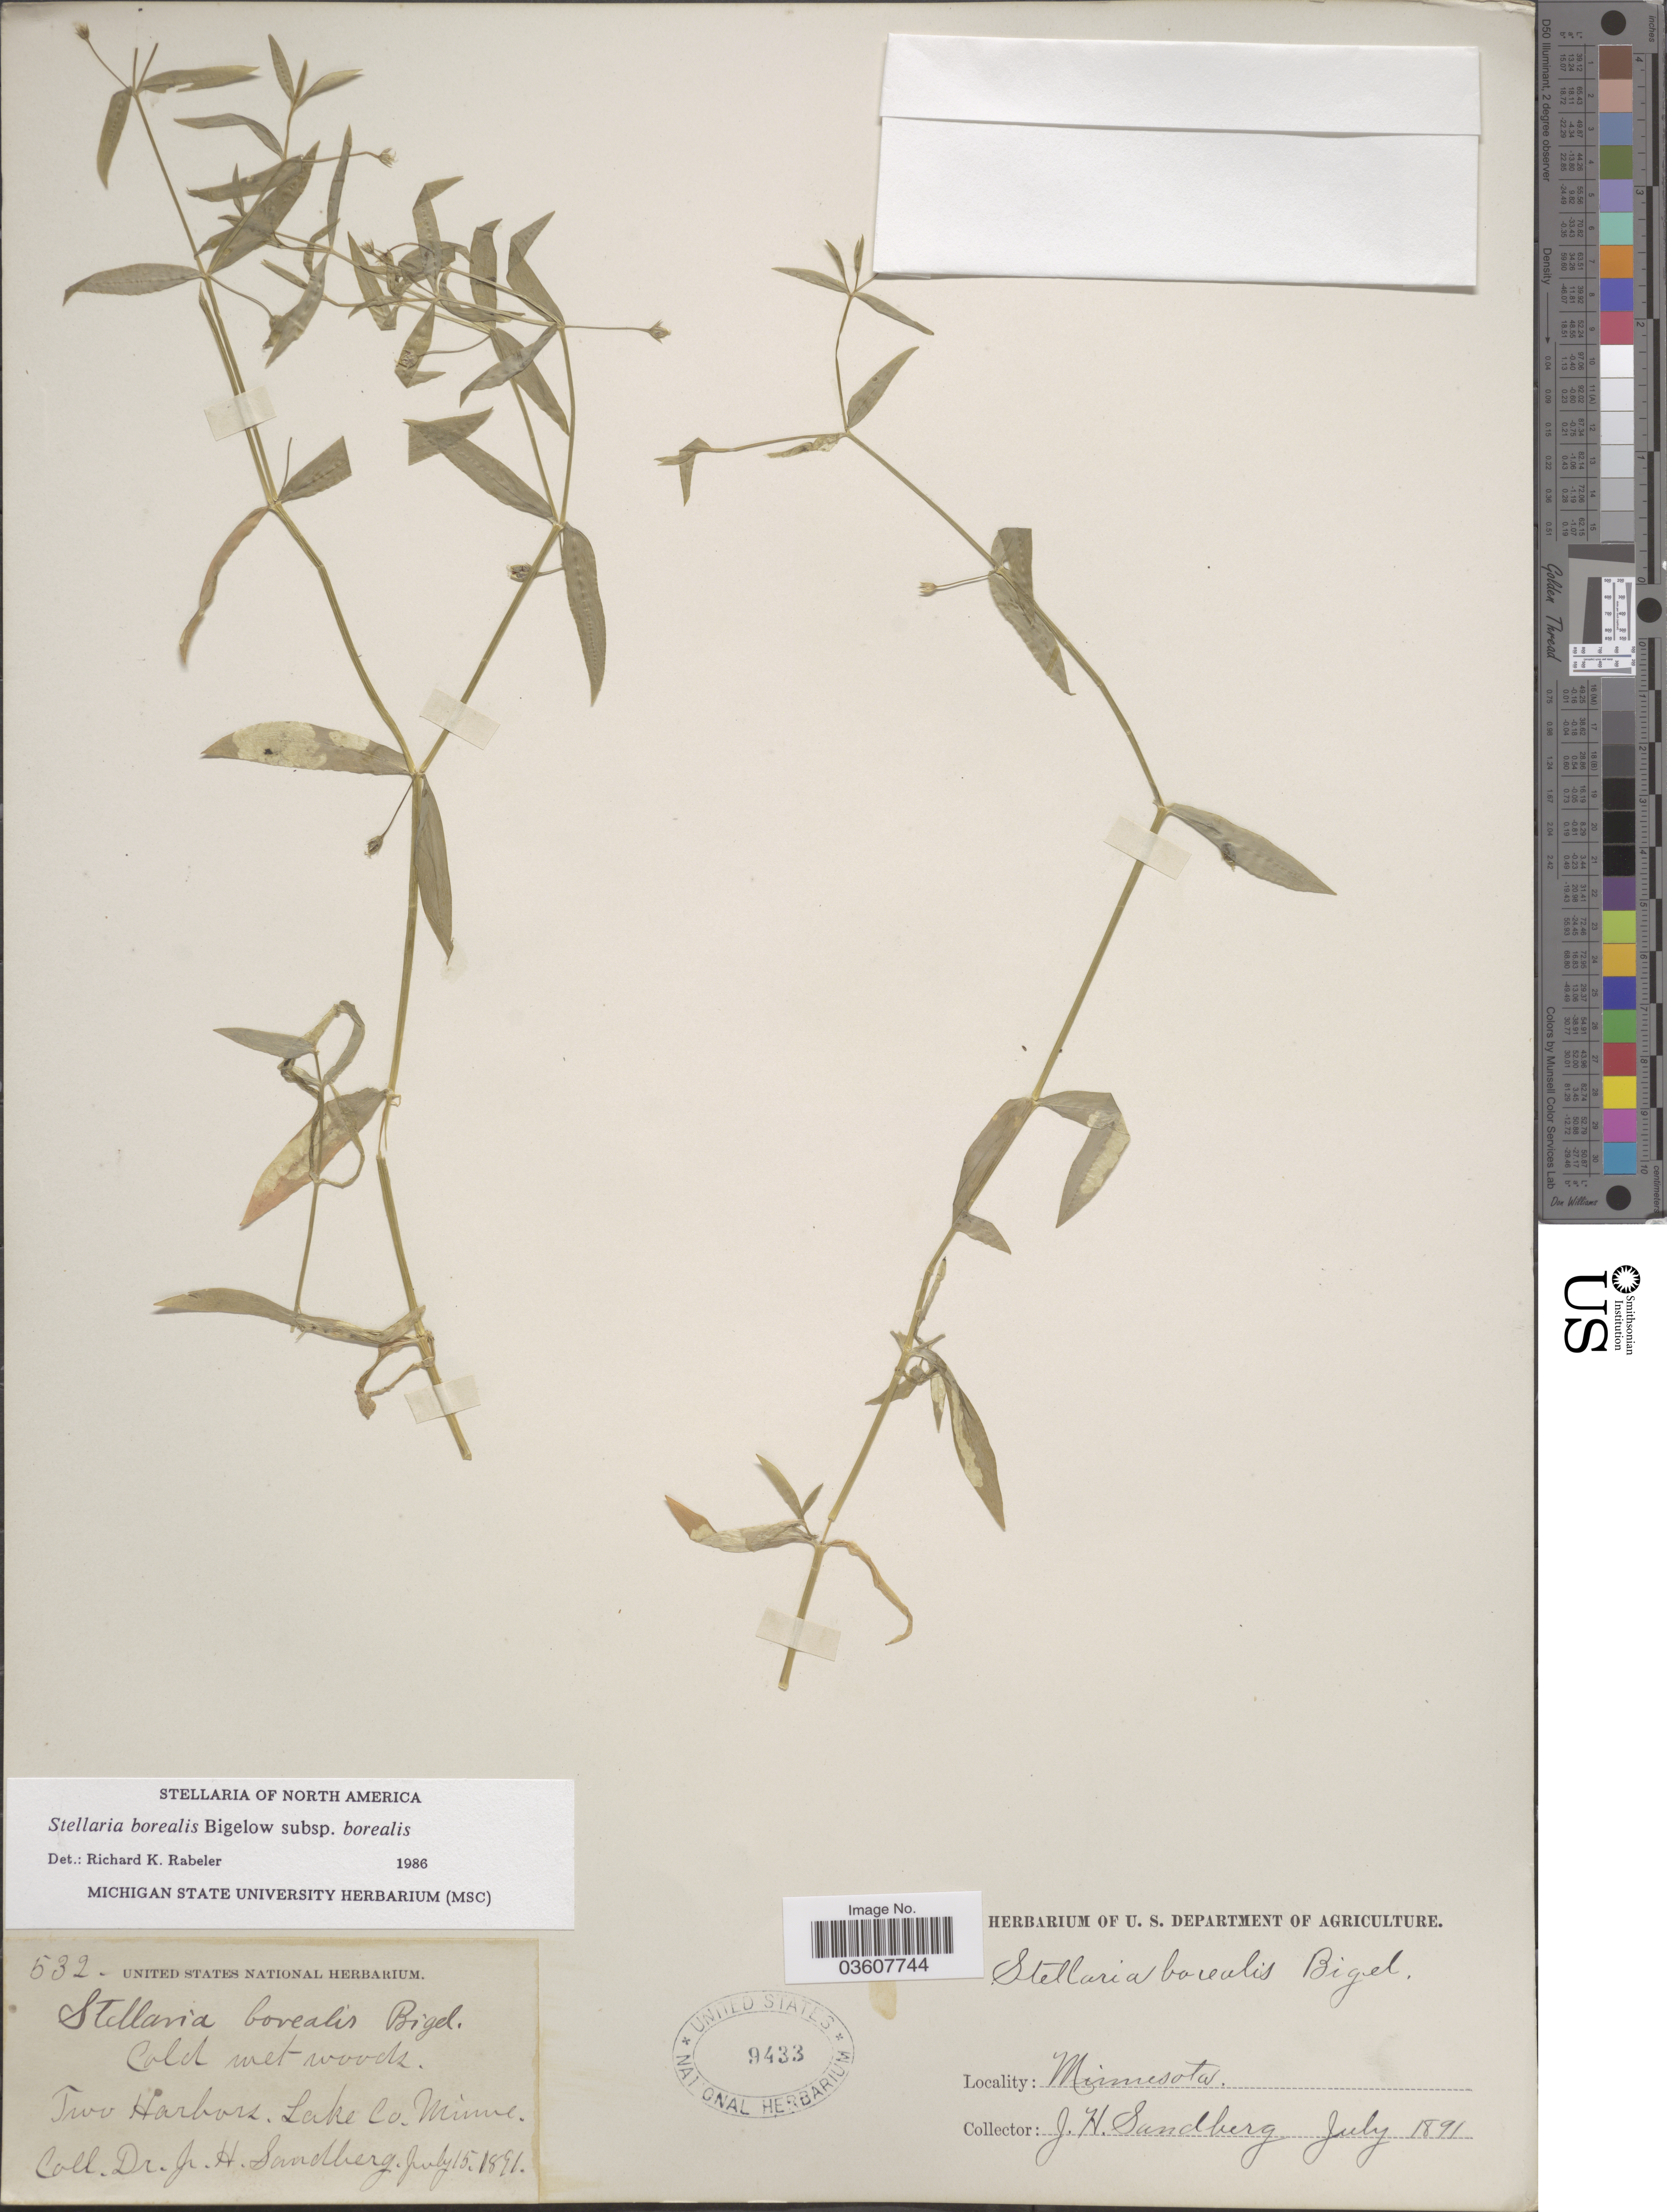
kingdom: Plantae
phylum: Tracheophyta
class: Magnoliopsida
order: Caryophyllales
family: Caryophyllaceae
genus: Stellaria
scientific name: Stellaria borealis subsp. borealis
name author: Bigelow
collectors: J. H. Sandberg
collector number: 532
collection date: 1891-07-15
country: United States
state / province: Minnesota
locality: Two Harbors, Lake Co.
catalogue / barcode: US 9433